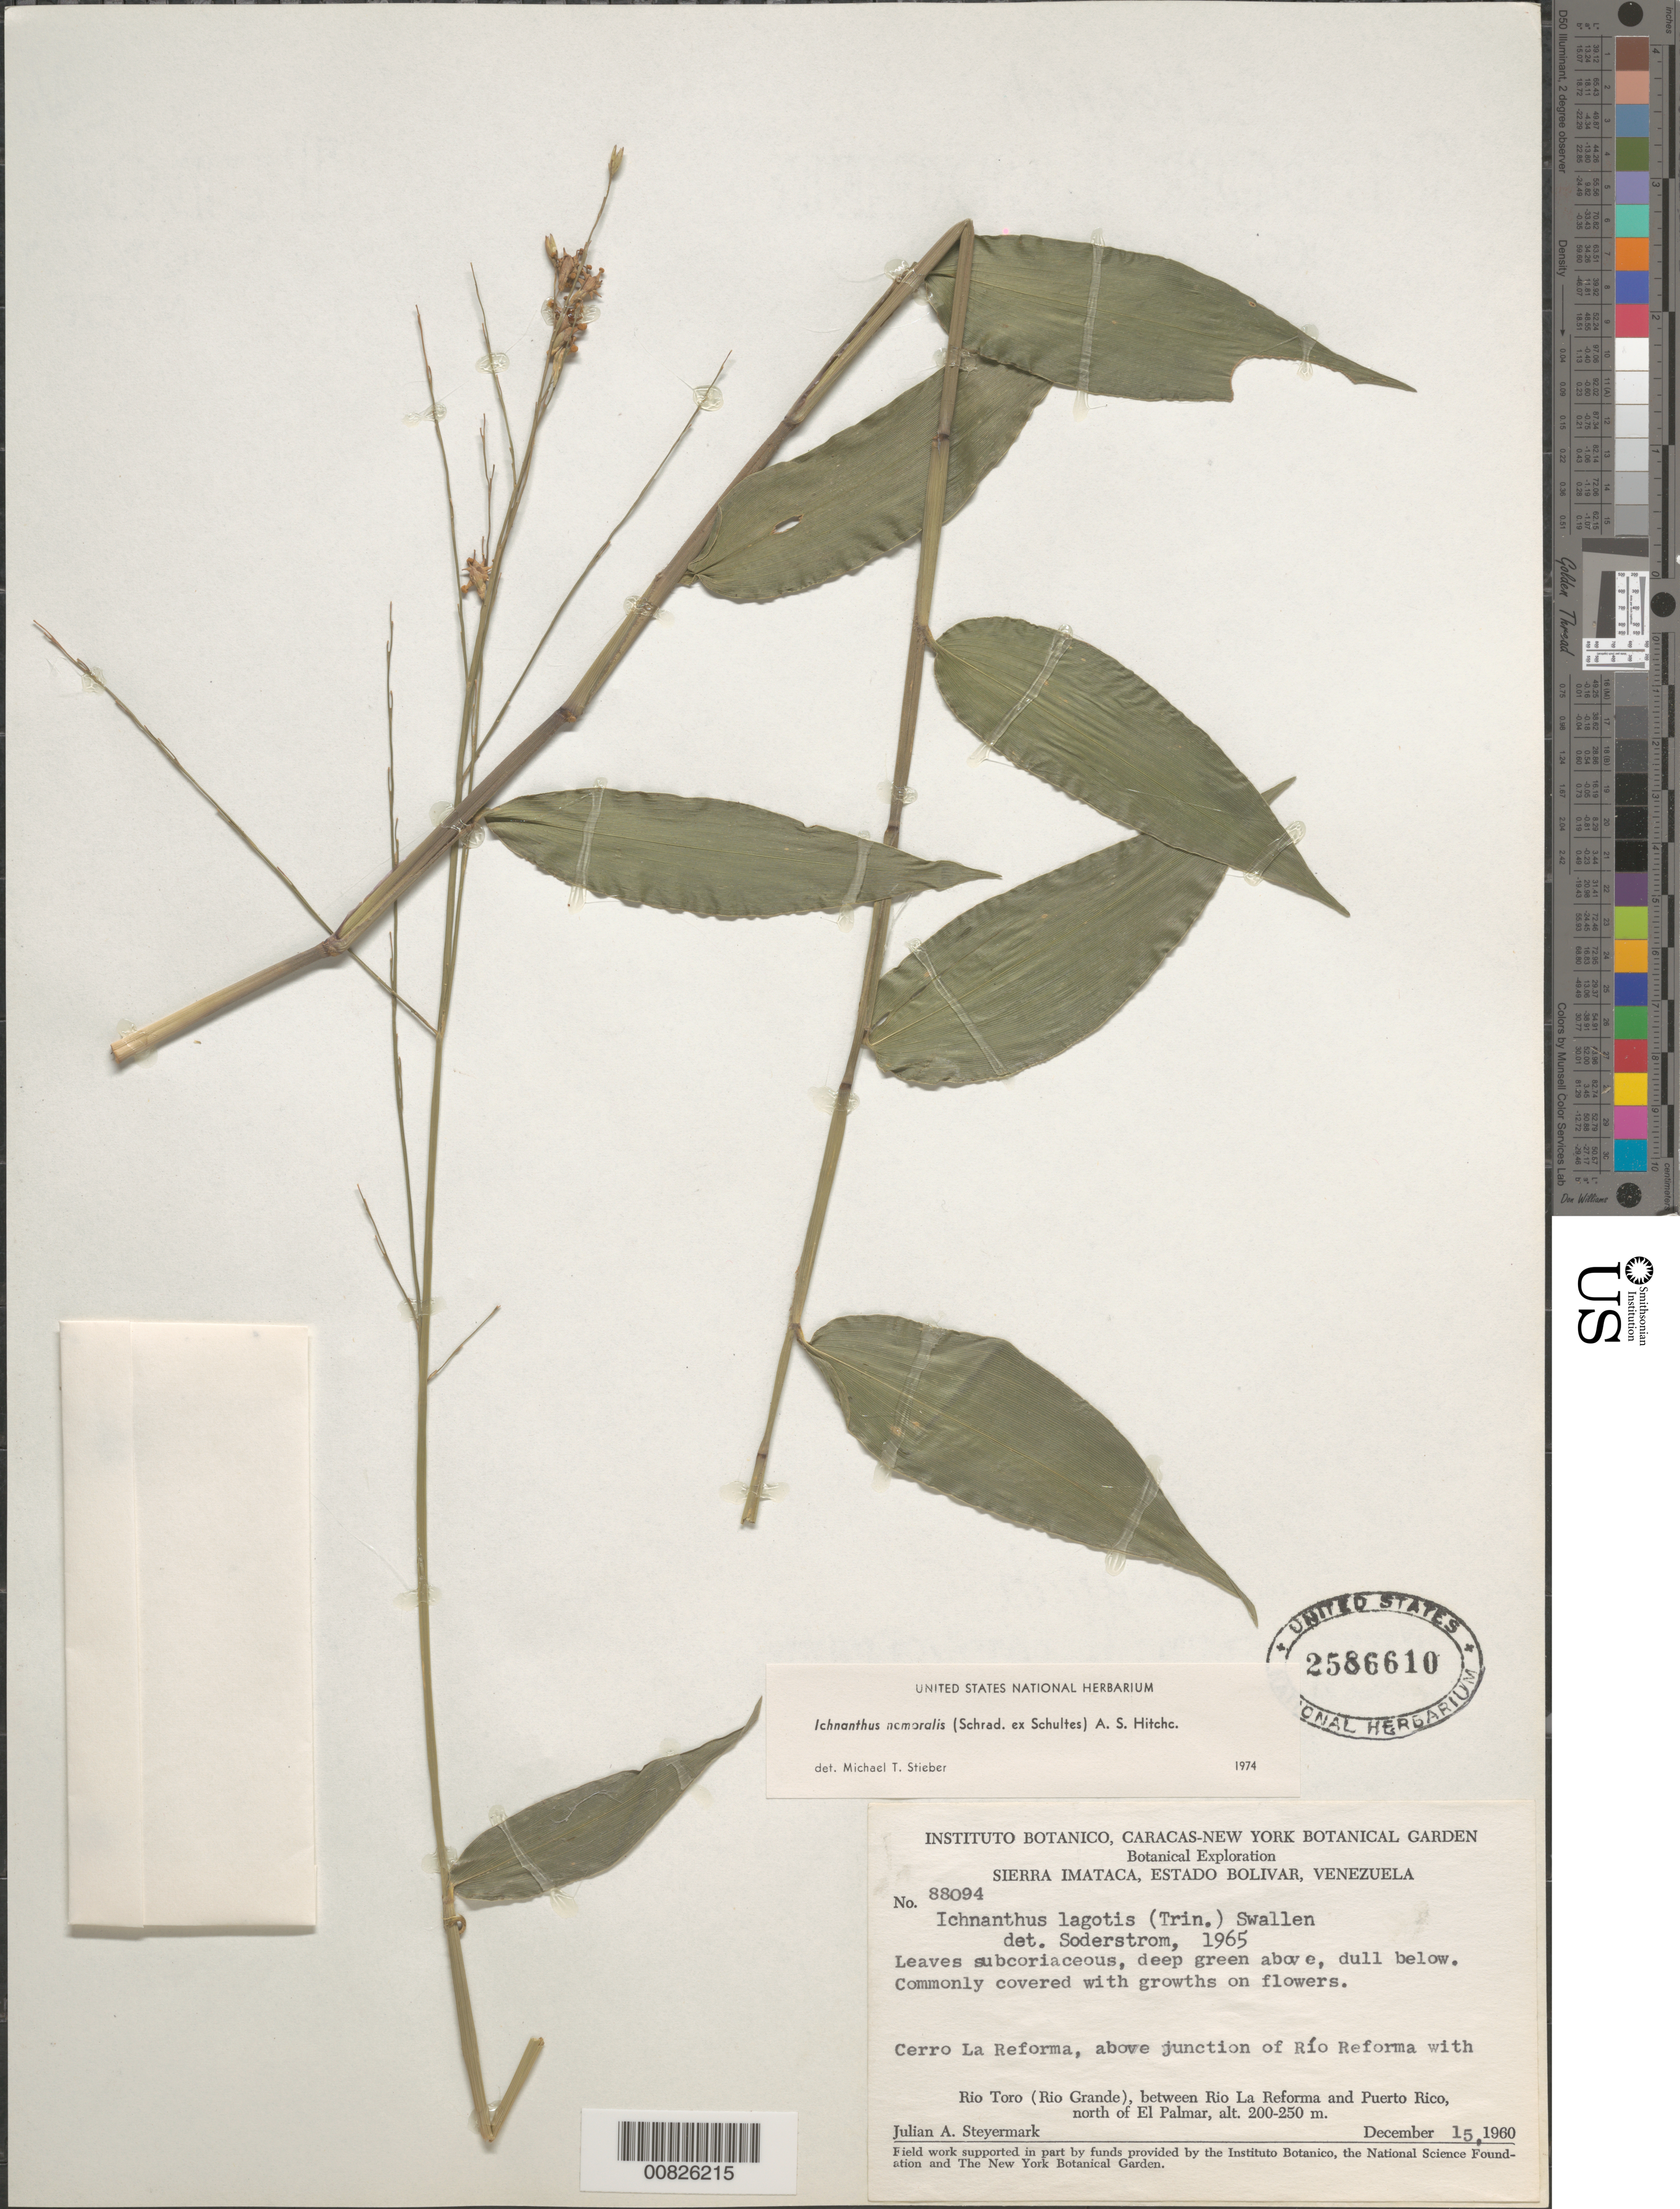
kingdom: Plantae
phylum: Tracheophyta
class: Liliopsida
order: Poales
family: Poaceae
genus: Ichnanthus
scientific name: Ichnanthus nemoralis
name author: (Schrad.) Hitchc. & Chase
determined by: Stieber, M. T.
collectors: J. Steyermark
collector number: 88094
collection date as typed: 15-Dec-60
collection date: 1960-12-15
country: Venezuela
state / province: Bolívar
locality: Sierra Imataca; Cerro La Reforma, above junction with Río Reforma with Río Toro (Río Grande), between Río La Reforma and Puerto Rico, N of El Palmar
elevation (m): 200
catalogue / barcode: US 2586610